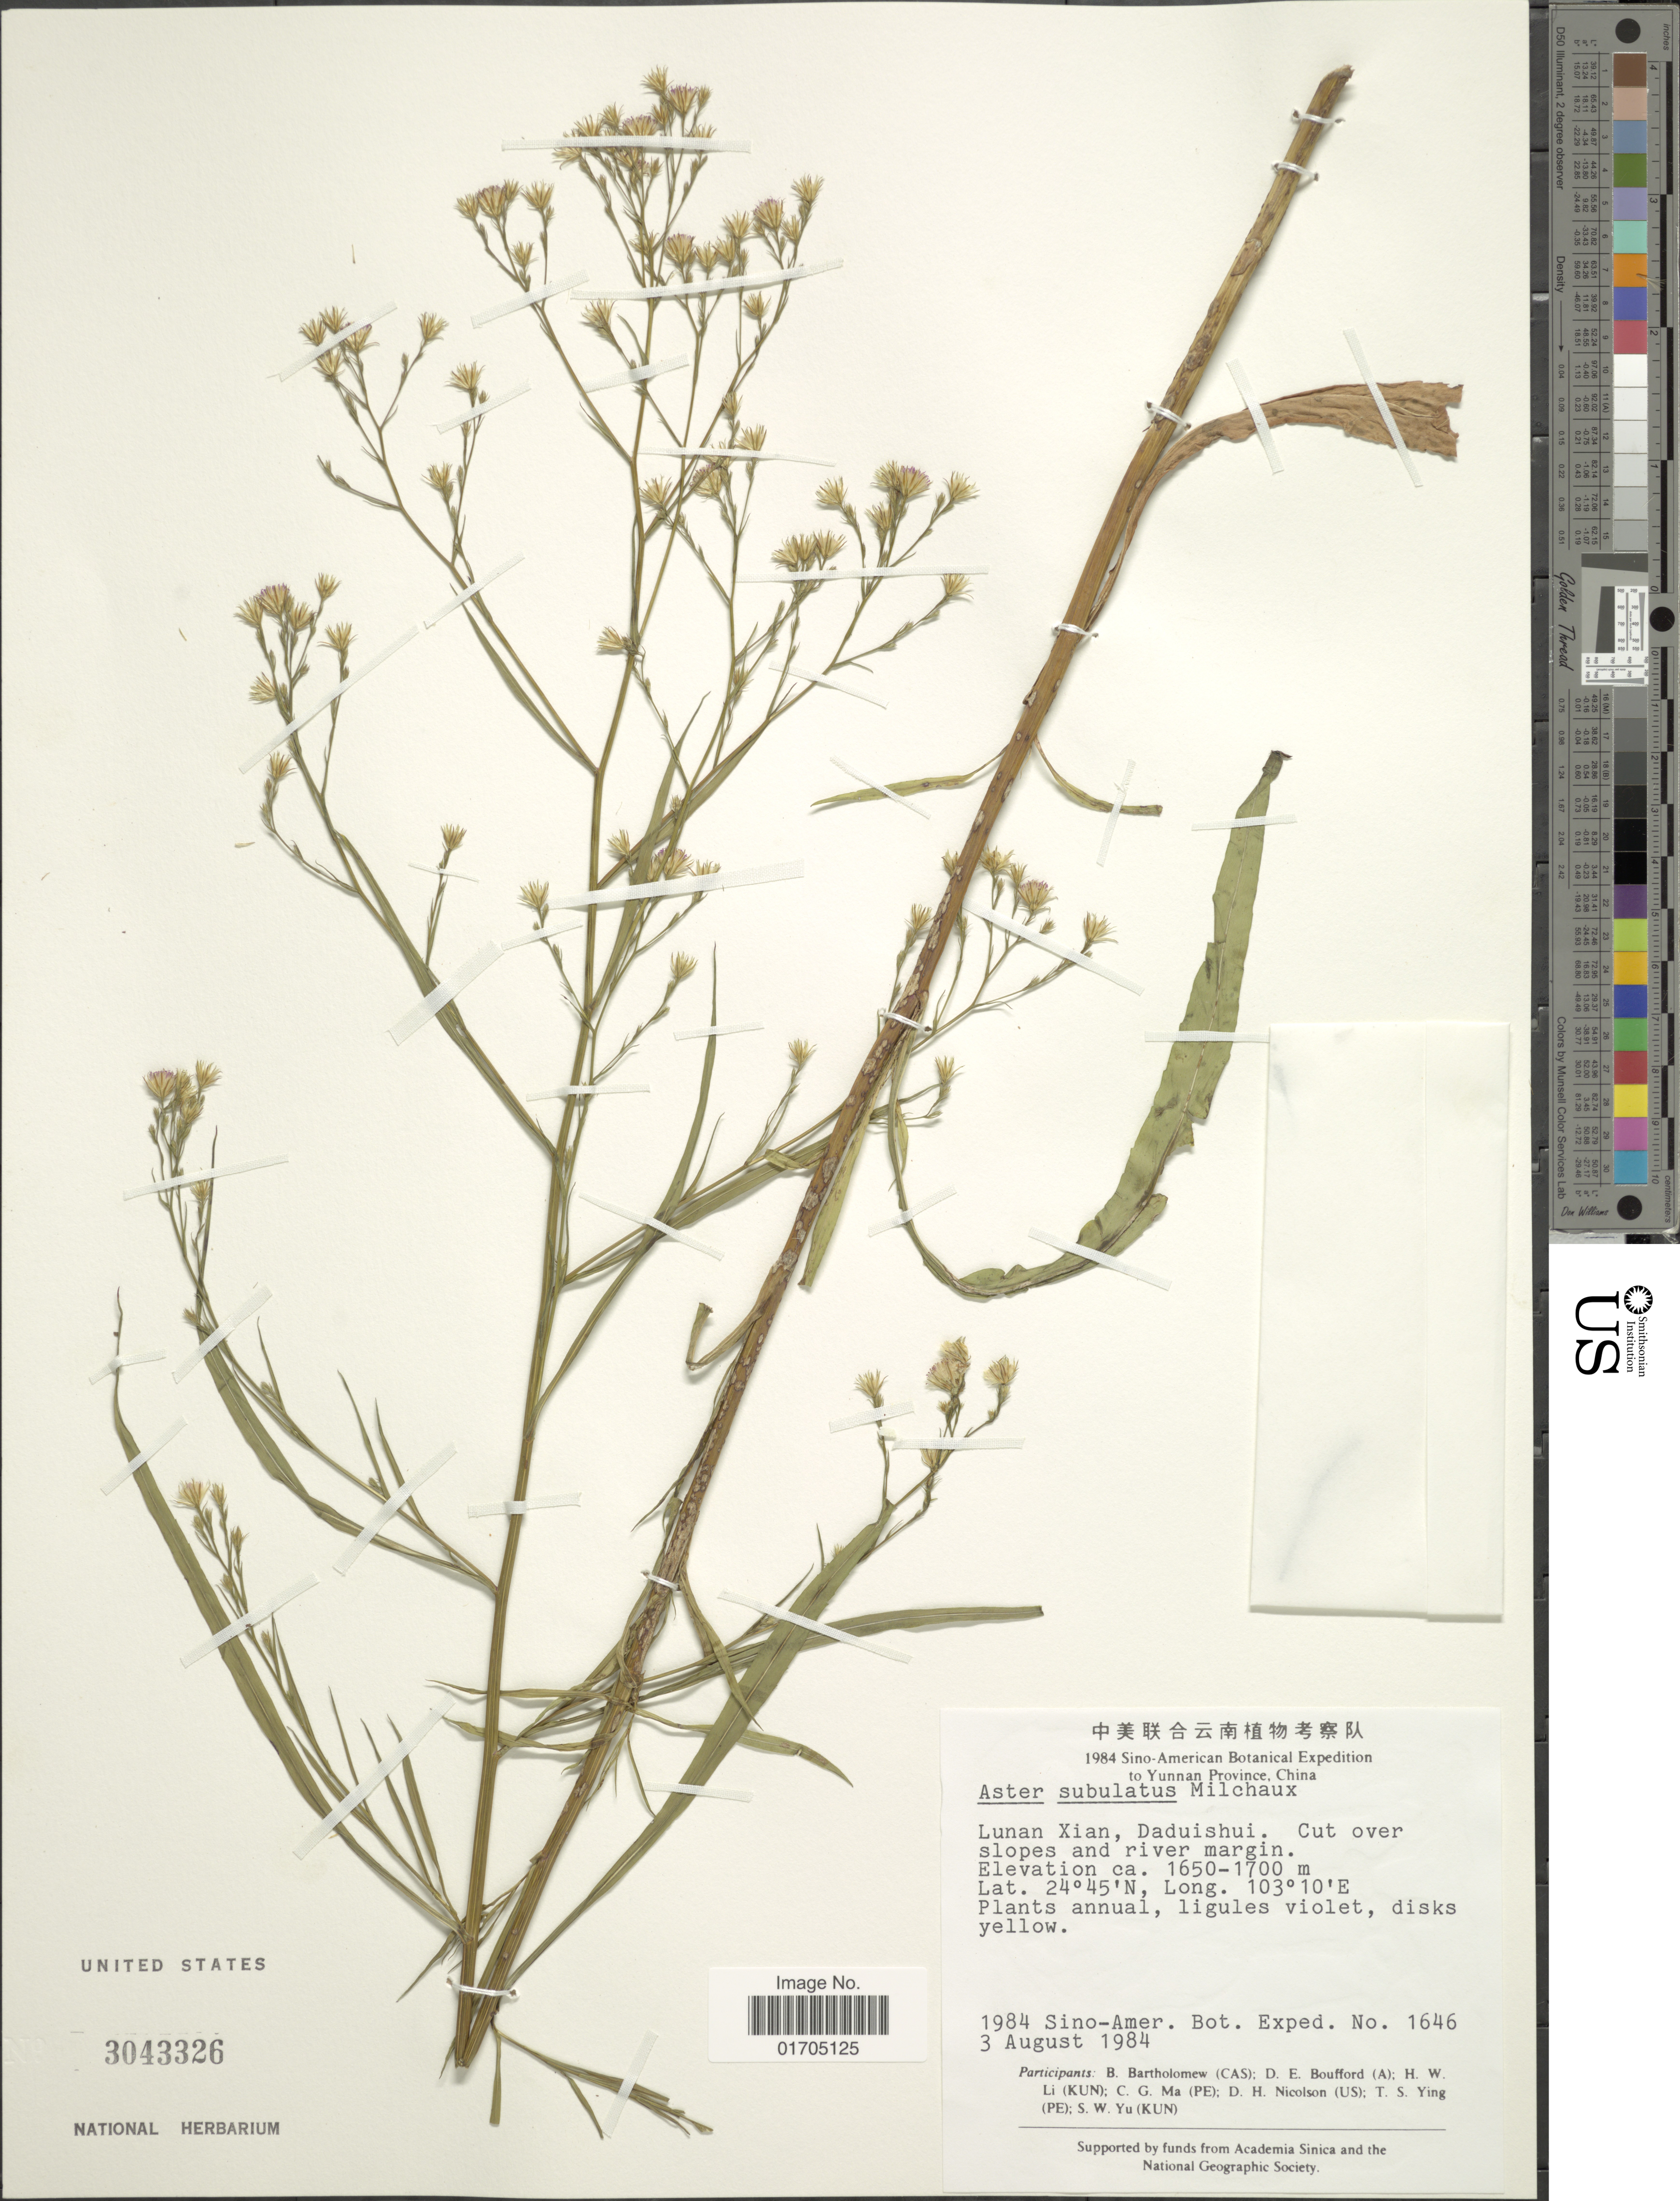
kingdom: Plantae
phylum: Tracheophyta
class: Magnoliopsida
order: Asterales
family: Asteraceae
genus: Symphyotrichum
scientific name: Symphyotrichum subulatum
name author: (Michx.) G.L. Nesom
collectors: Sino-Amer. Bot. Exped. 1984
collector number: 1646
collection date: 1984-08-03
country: China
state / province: Yunnan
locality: Lunan Xian, Daduishui. Cut over slopes and river margin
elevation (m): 1650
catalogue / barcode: US 3043326